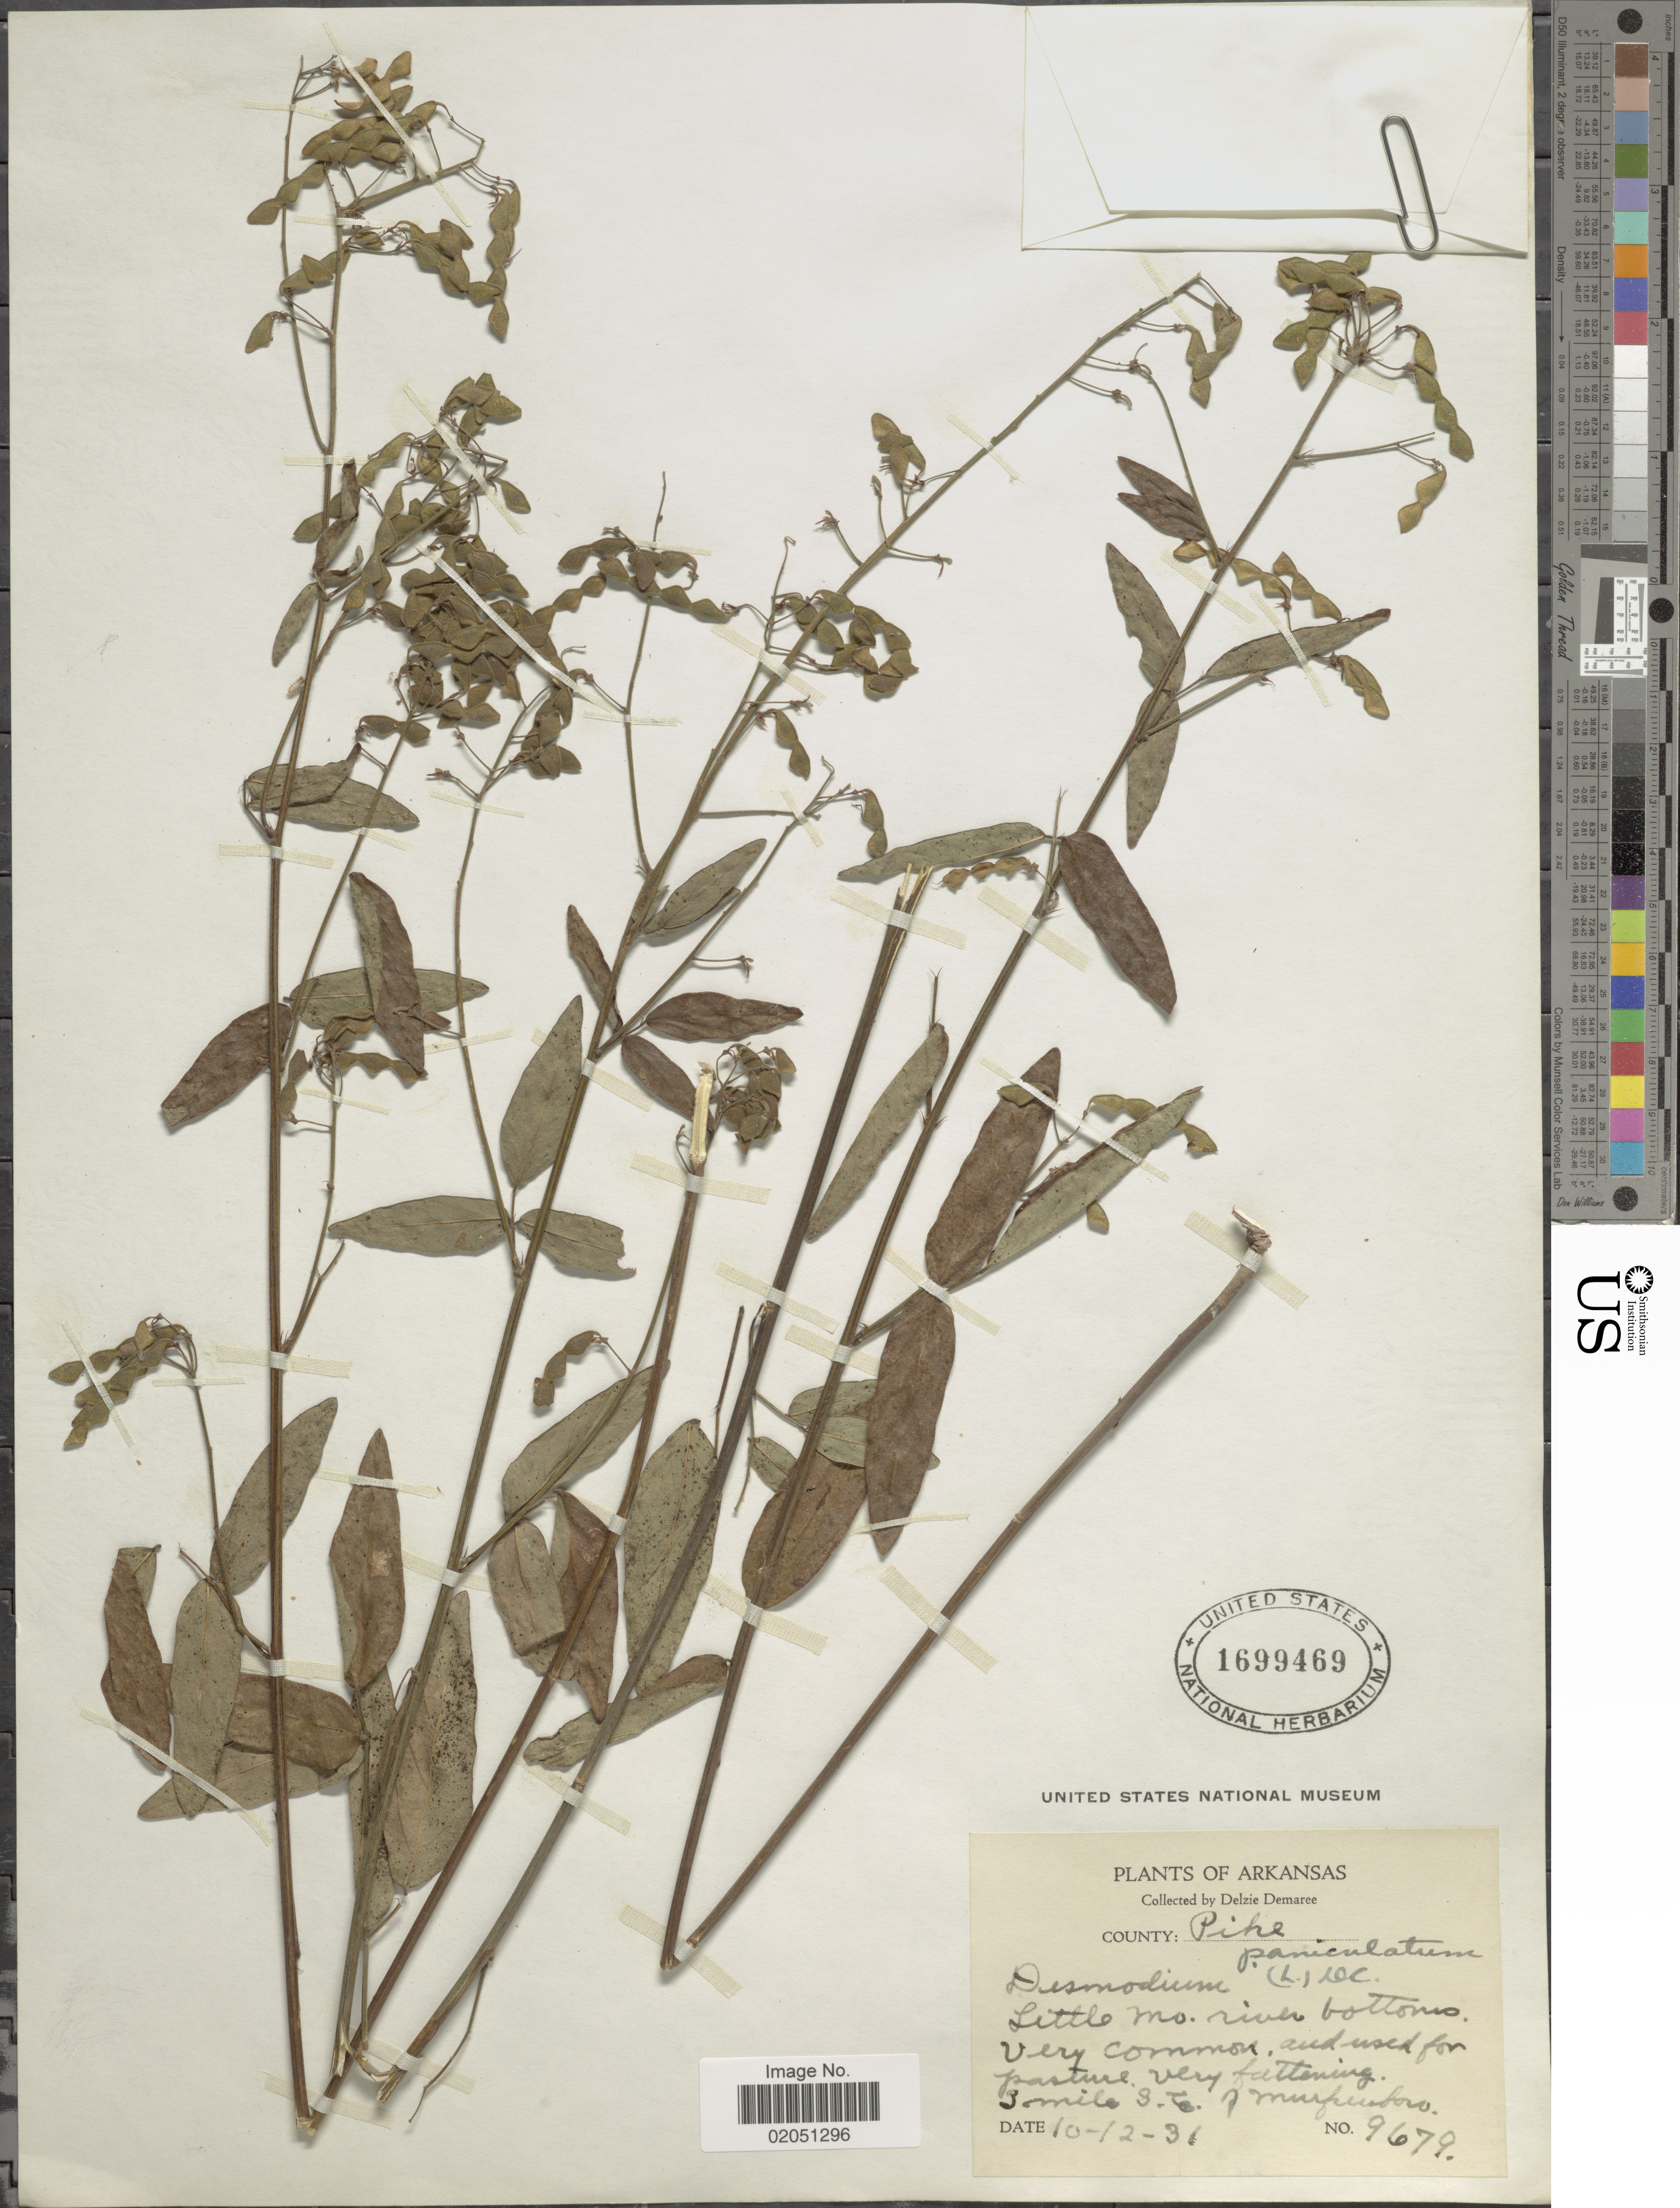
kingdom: Plantae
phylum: Tracheophyta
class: Magnoliopsida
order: Fabales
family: Fabaceae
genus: Desmodium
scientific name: Desmodium paniculatum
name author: (L.) DC.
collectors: D. Demaree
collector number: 9679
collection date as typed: Transcribed d/m/y: 12/10/31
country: United States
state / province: Arkansas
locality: County: Pihe, Little Mo river bottoms, 3 mile S.E. of [illegible text]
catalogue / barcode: US 1699469